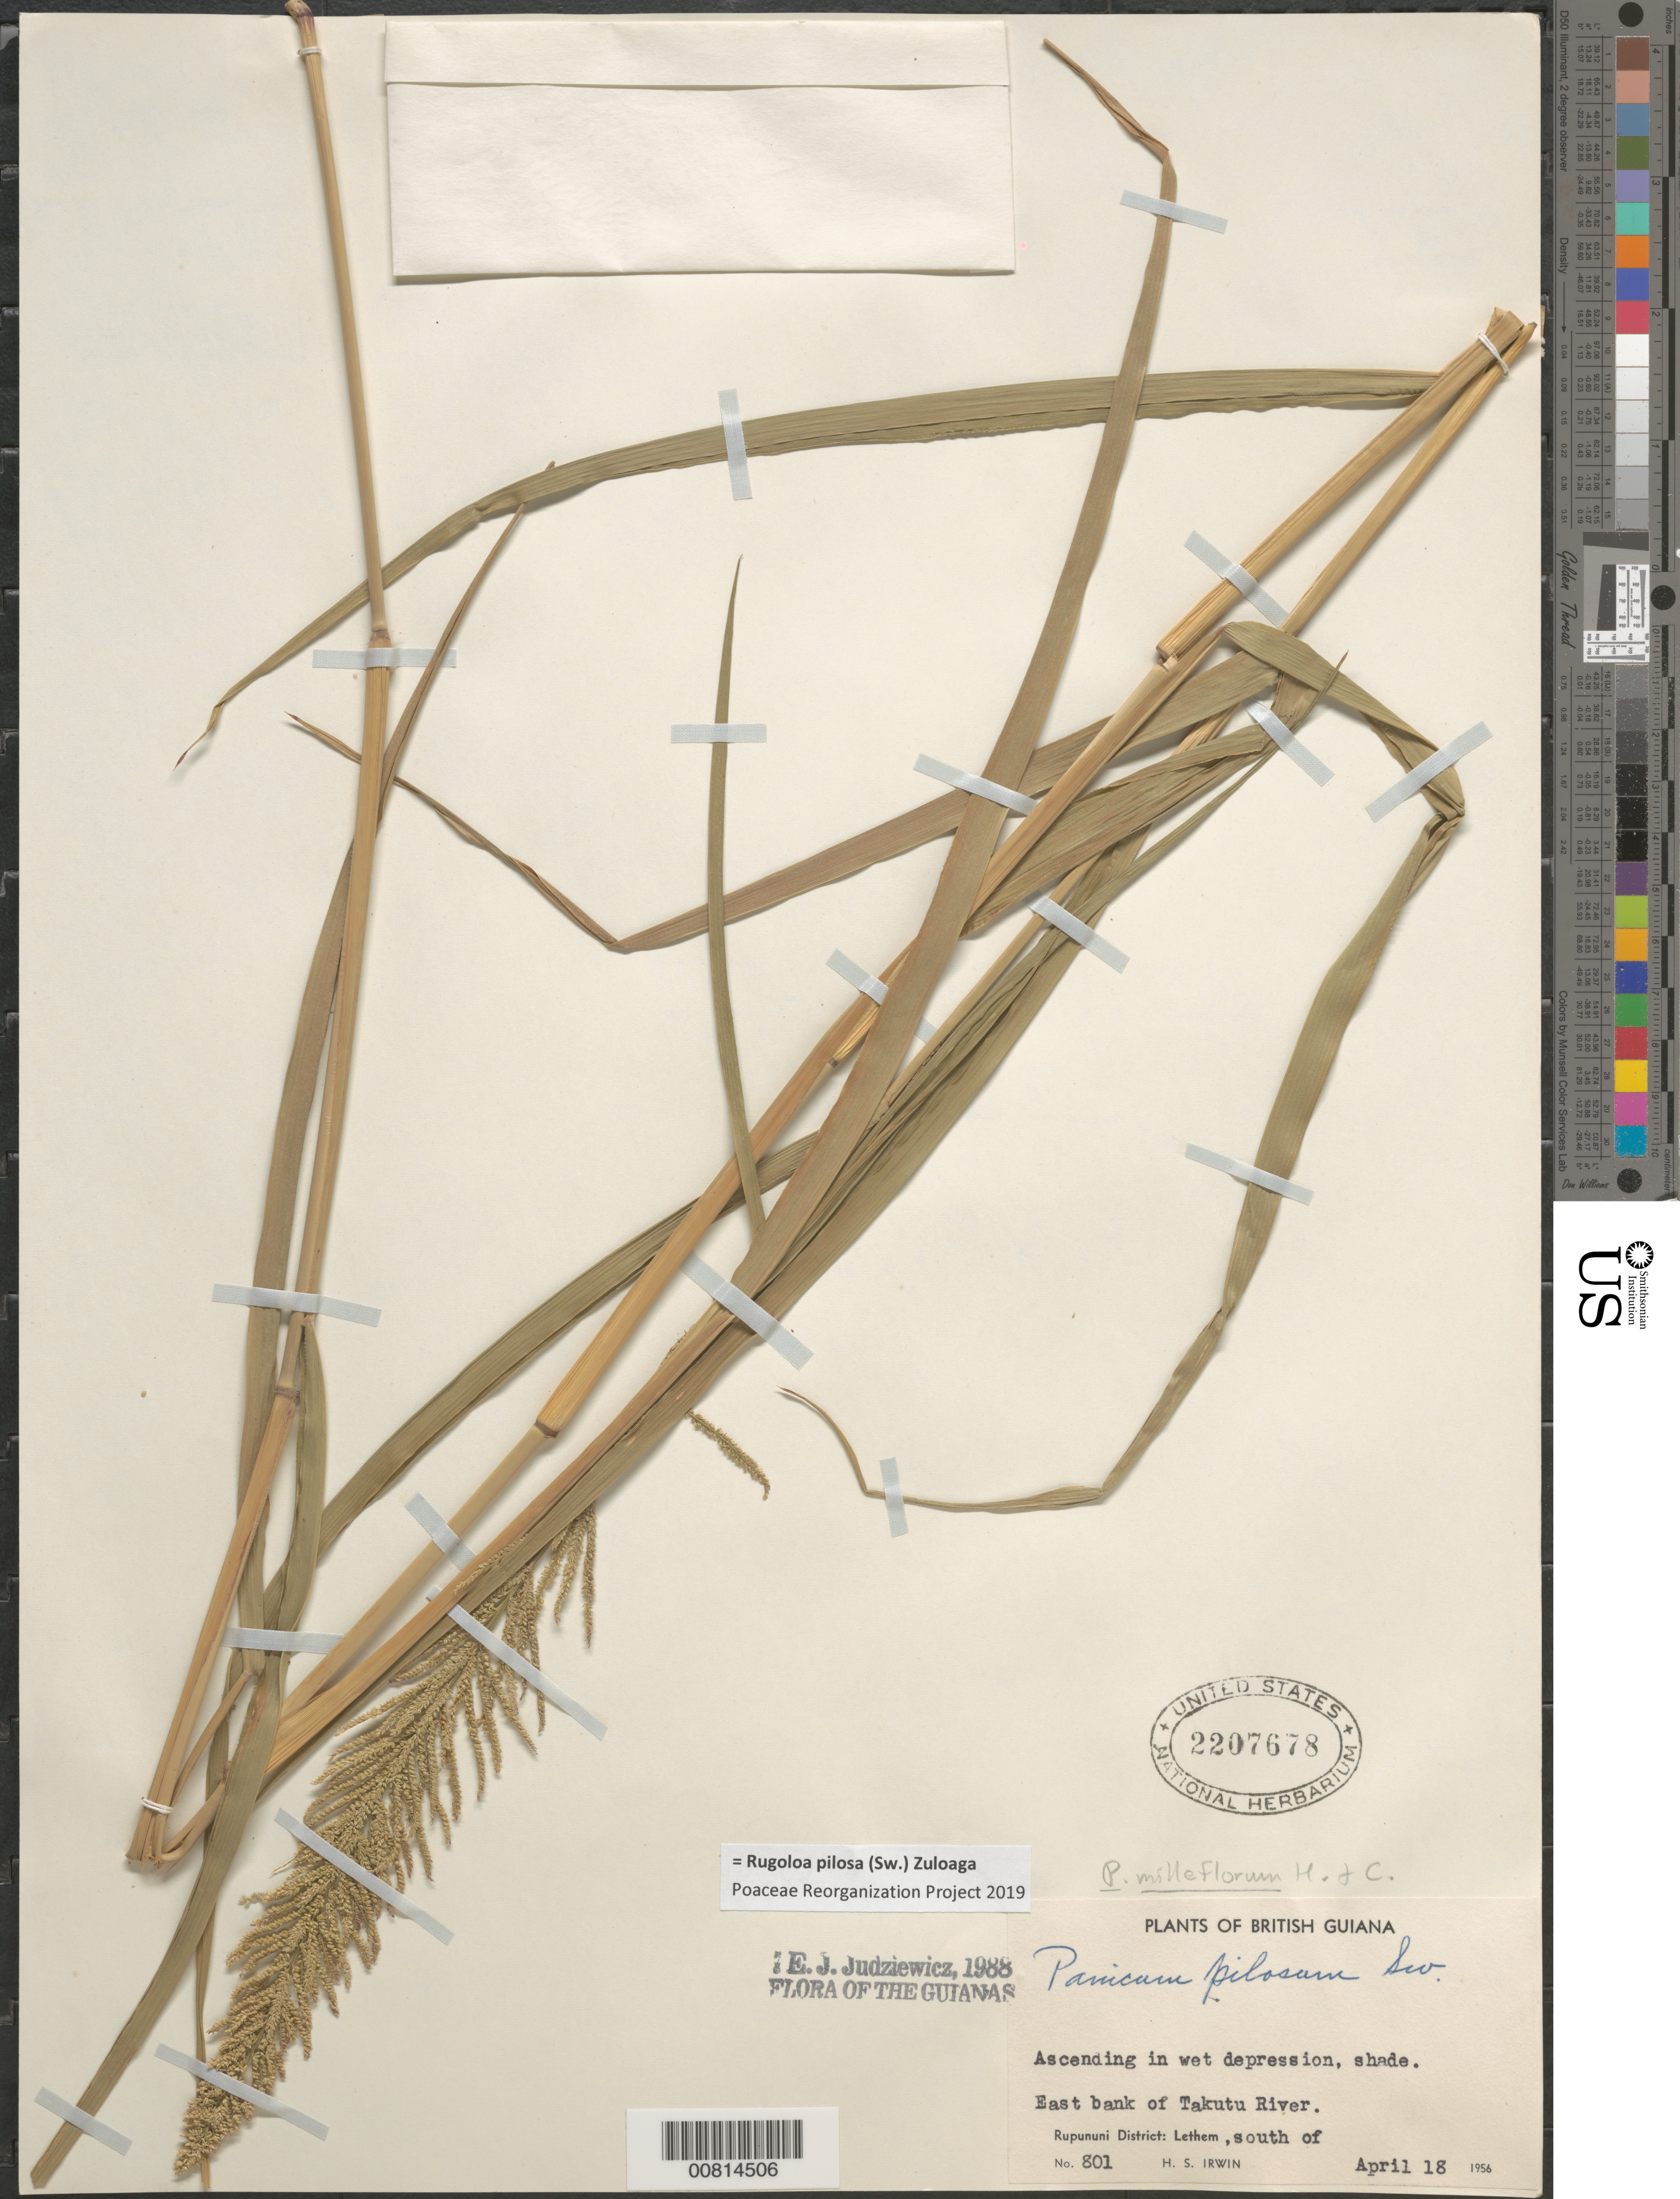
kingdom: Plantae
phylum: Tracheophyta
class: Liliopsida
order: Poales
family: Poaceae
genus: Panicum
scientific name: Panicum pilosum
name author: Sw.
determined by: Judziewicz, E. J.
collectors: H. Irwin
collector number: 801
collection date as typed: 18-Apr-56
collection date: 1956-04-18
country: Guyana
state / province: U. Takutu-U. Essequibo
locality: Rupununi Dist., Lethem, S of, east bank of Takutu R.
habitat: Wet depression, shade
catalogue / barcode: US 2207678